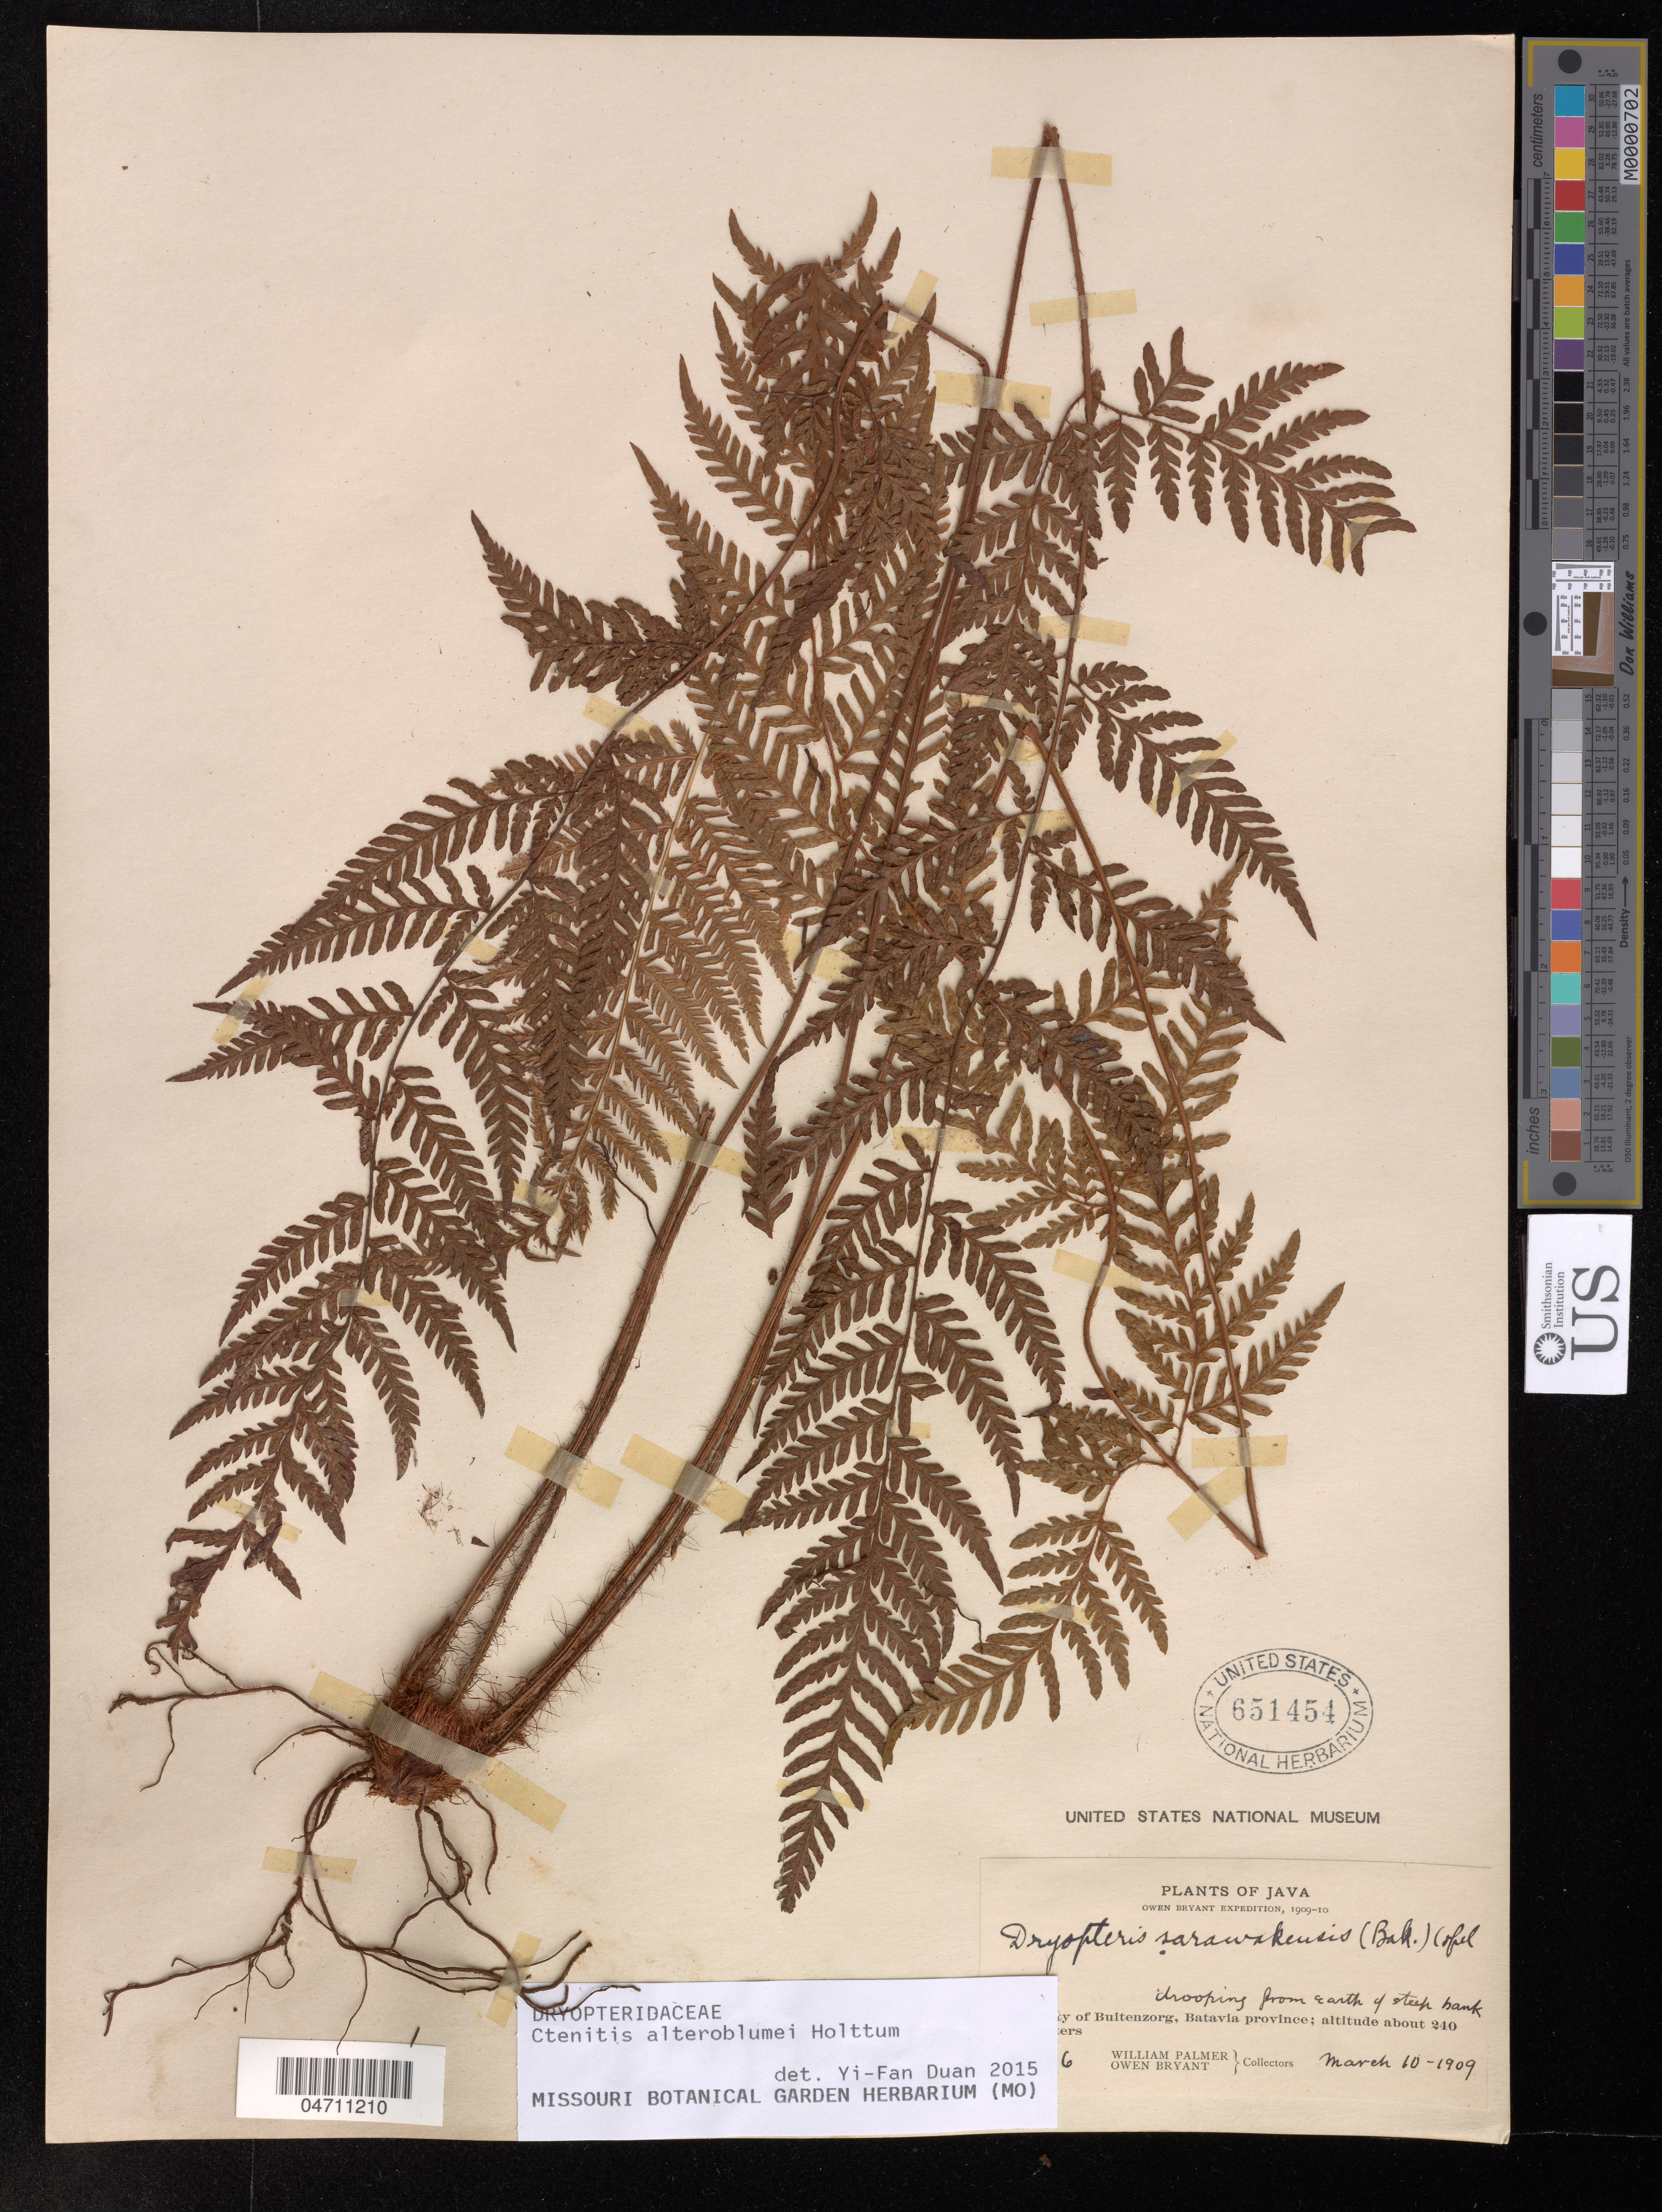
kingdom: Plantae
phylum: Tracheophyta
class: Polypodiopsida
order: Polypodiales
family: Dryopteridaceae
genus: Ctenitis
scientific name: Ctenitis alteroblumei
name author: Holttum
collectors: W. Palmer & O. Bryant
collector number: !6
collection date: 1909-03-10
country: Indonesia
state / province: Java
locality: Vicinity of Buitenzorg, Batavia province.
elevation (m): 240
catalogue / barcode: US 651454